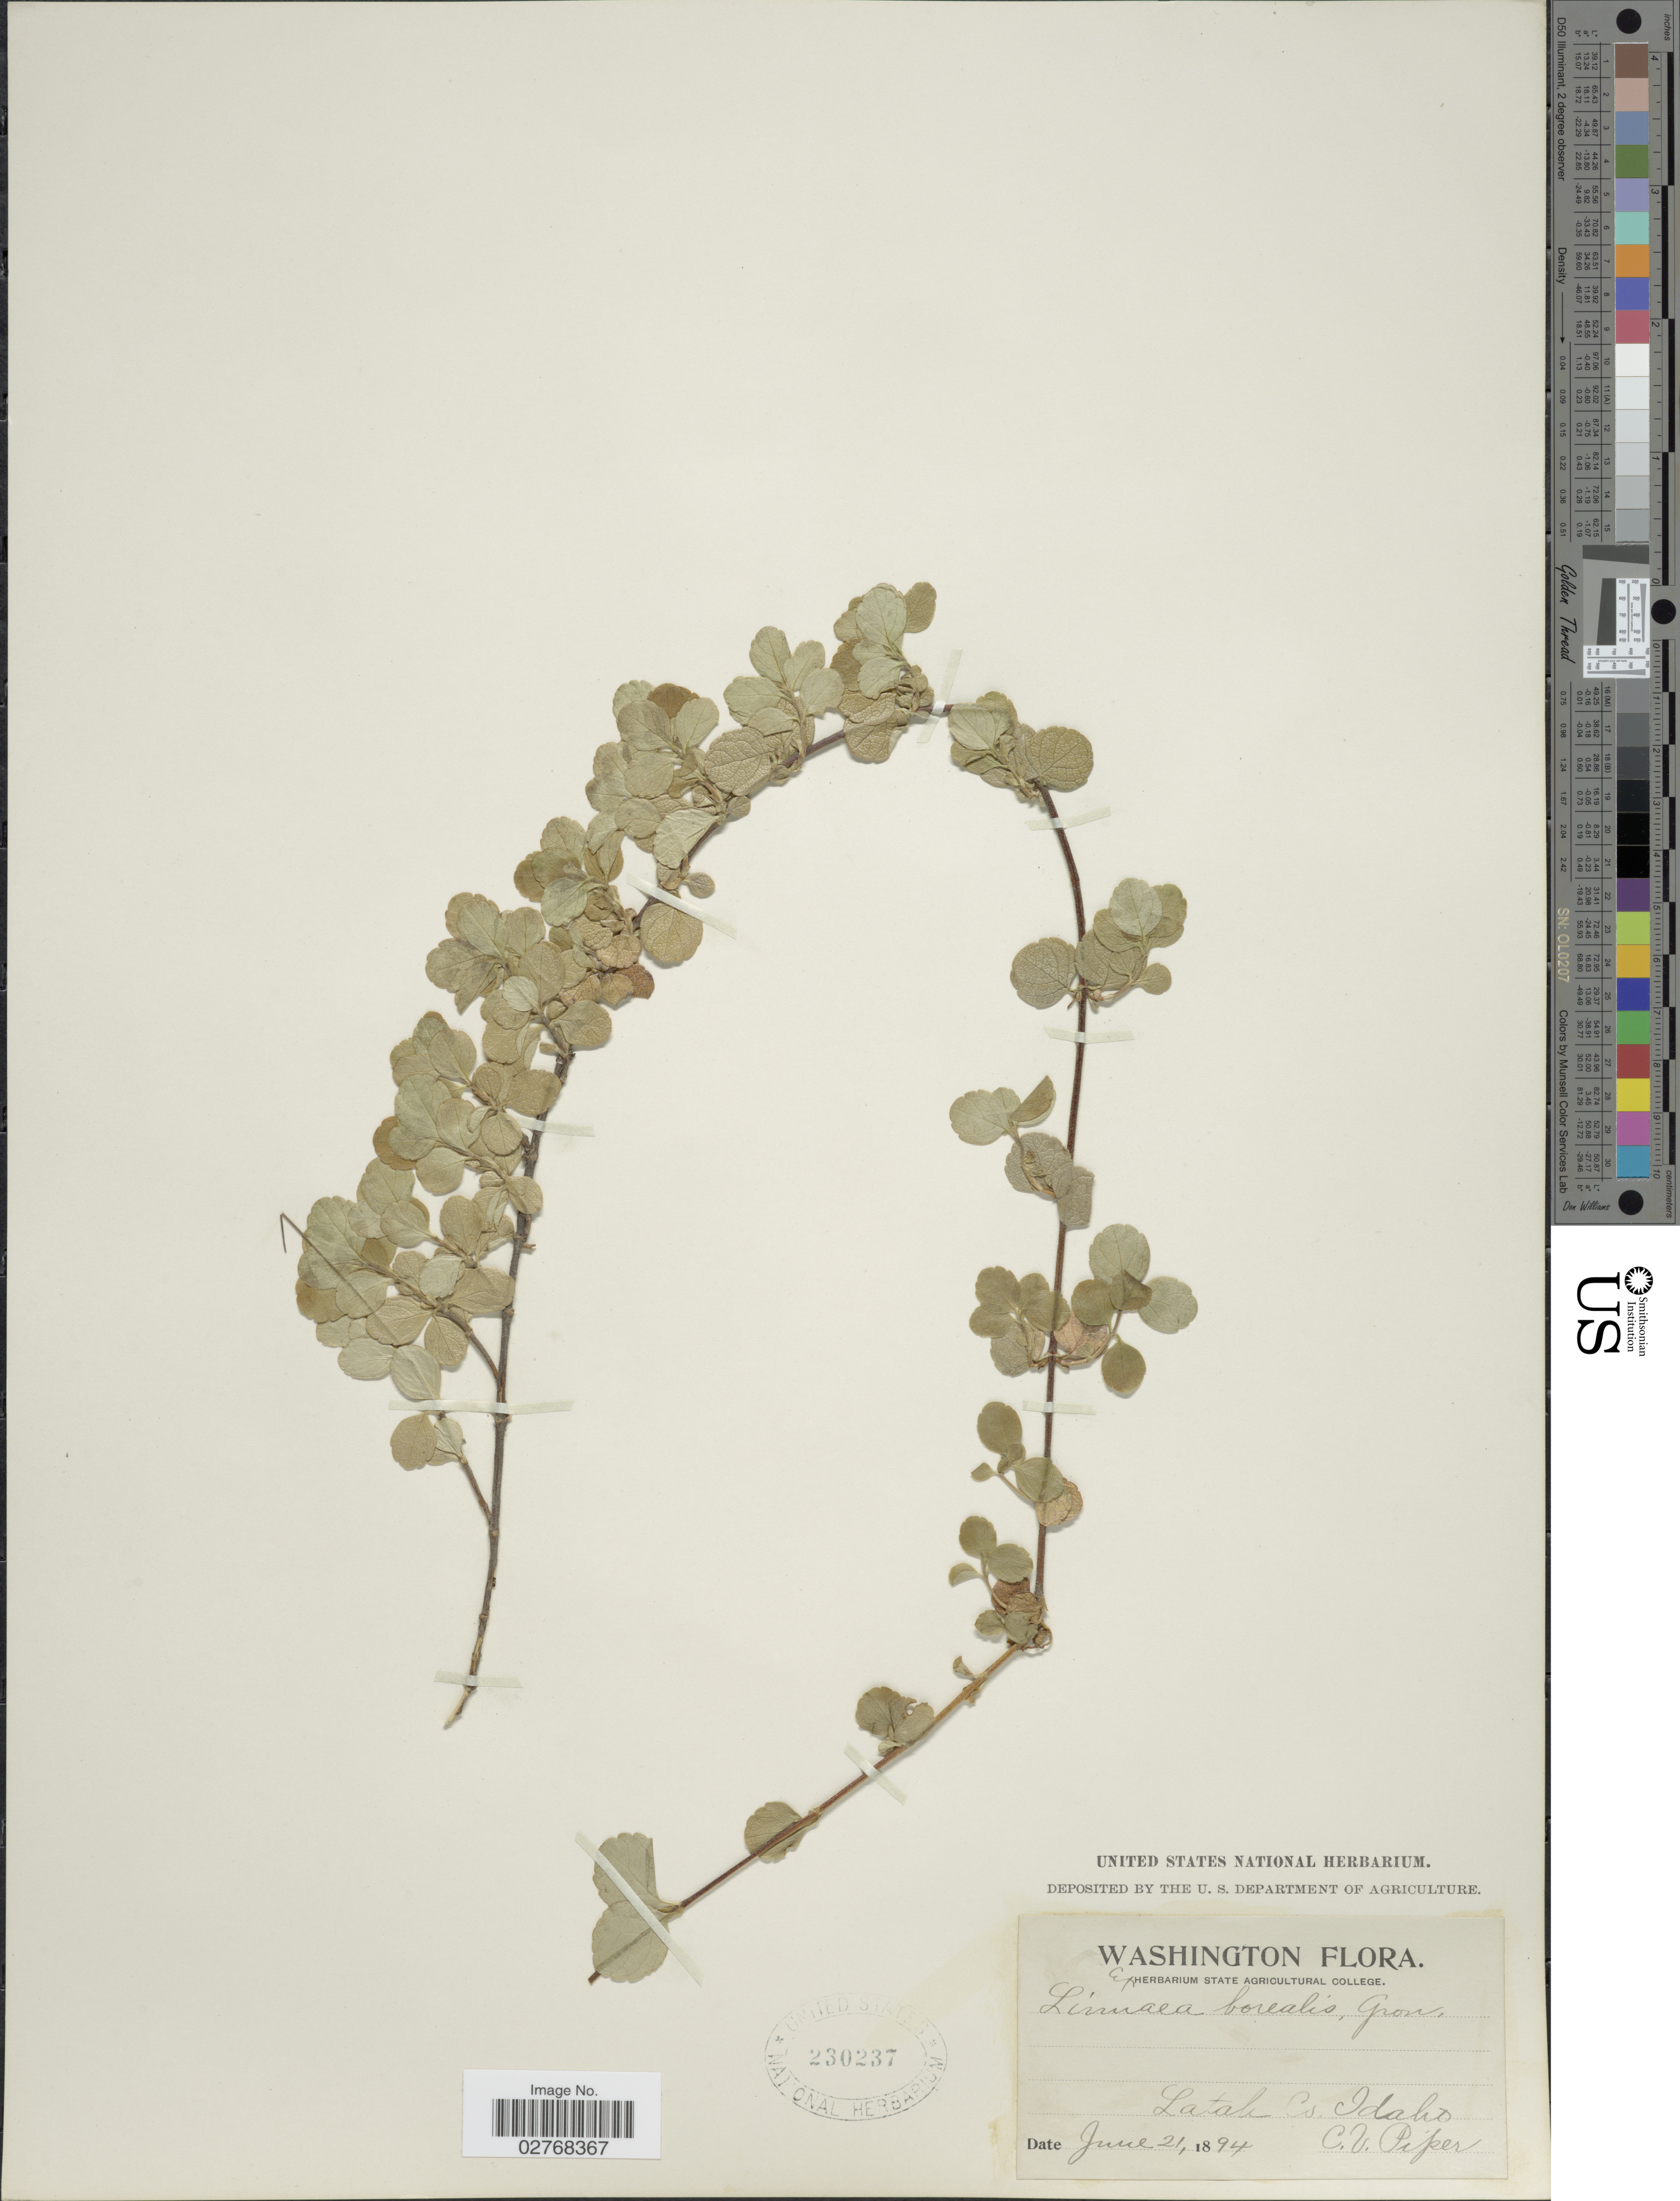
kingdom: Plantae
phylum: Tracheophyta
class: Magnoliopsida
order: Dipsacales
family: Caprifoliaceae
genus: Linnaea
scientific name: Linnaea borealis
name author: L.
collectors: C. V. Piper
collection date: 1894-06-21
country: United States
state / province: Idaho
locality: Latah Co.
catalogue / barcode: US 230237